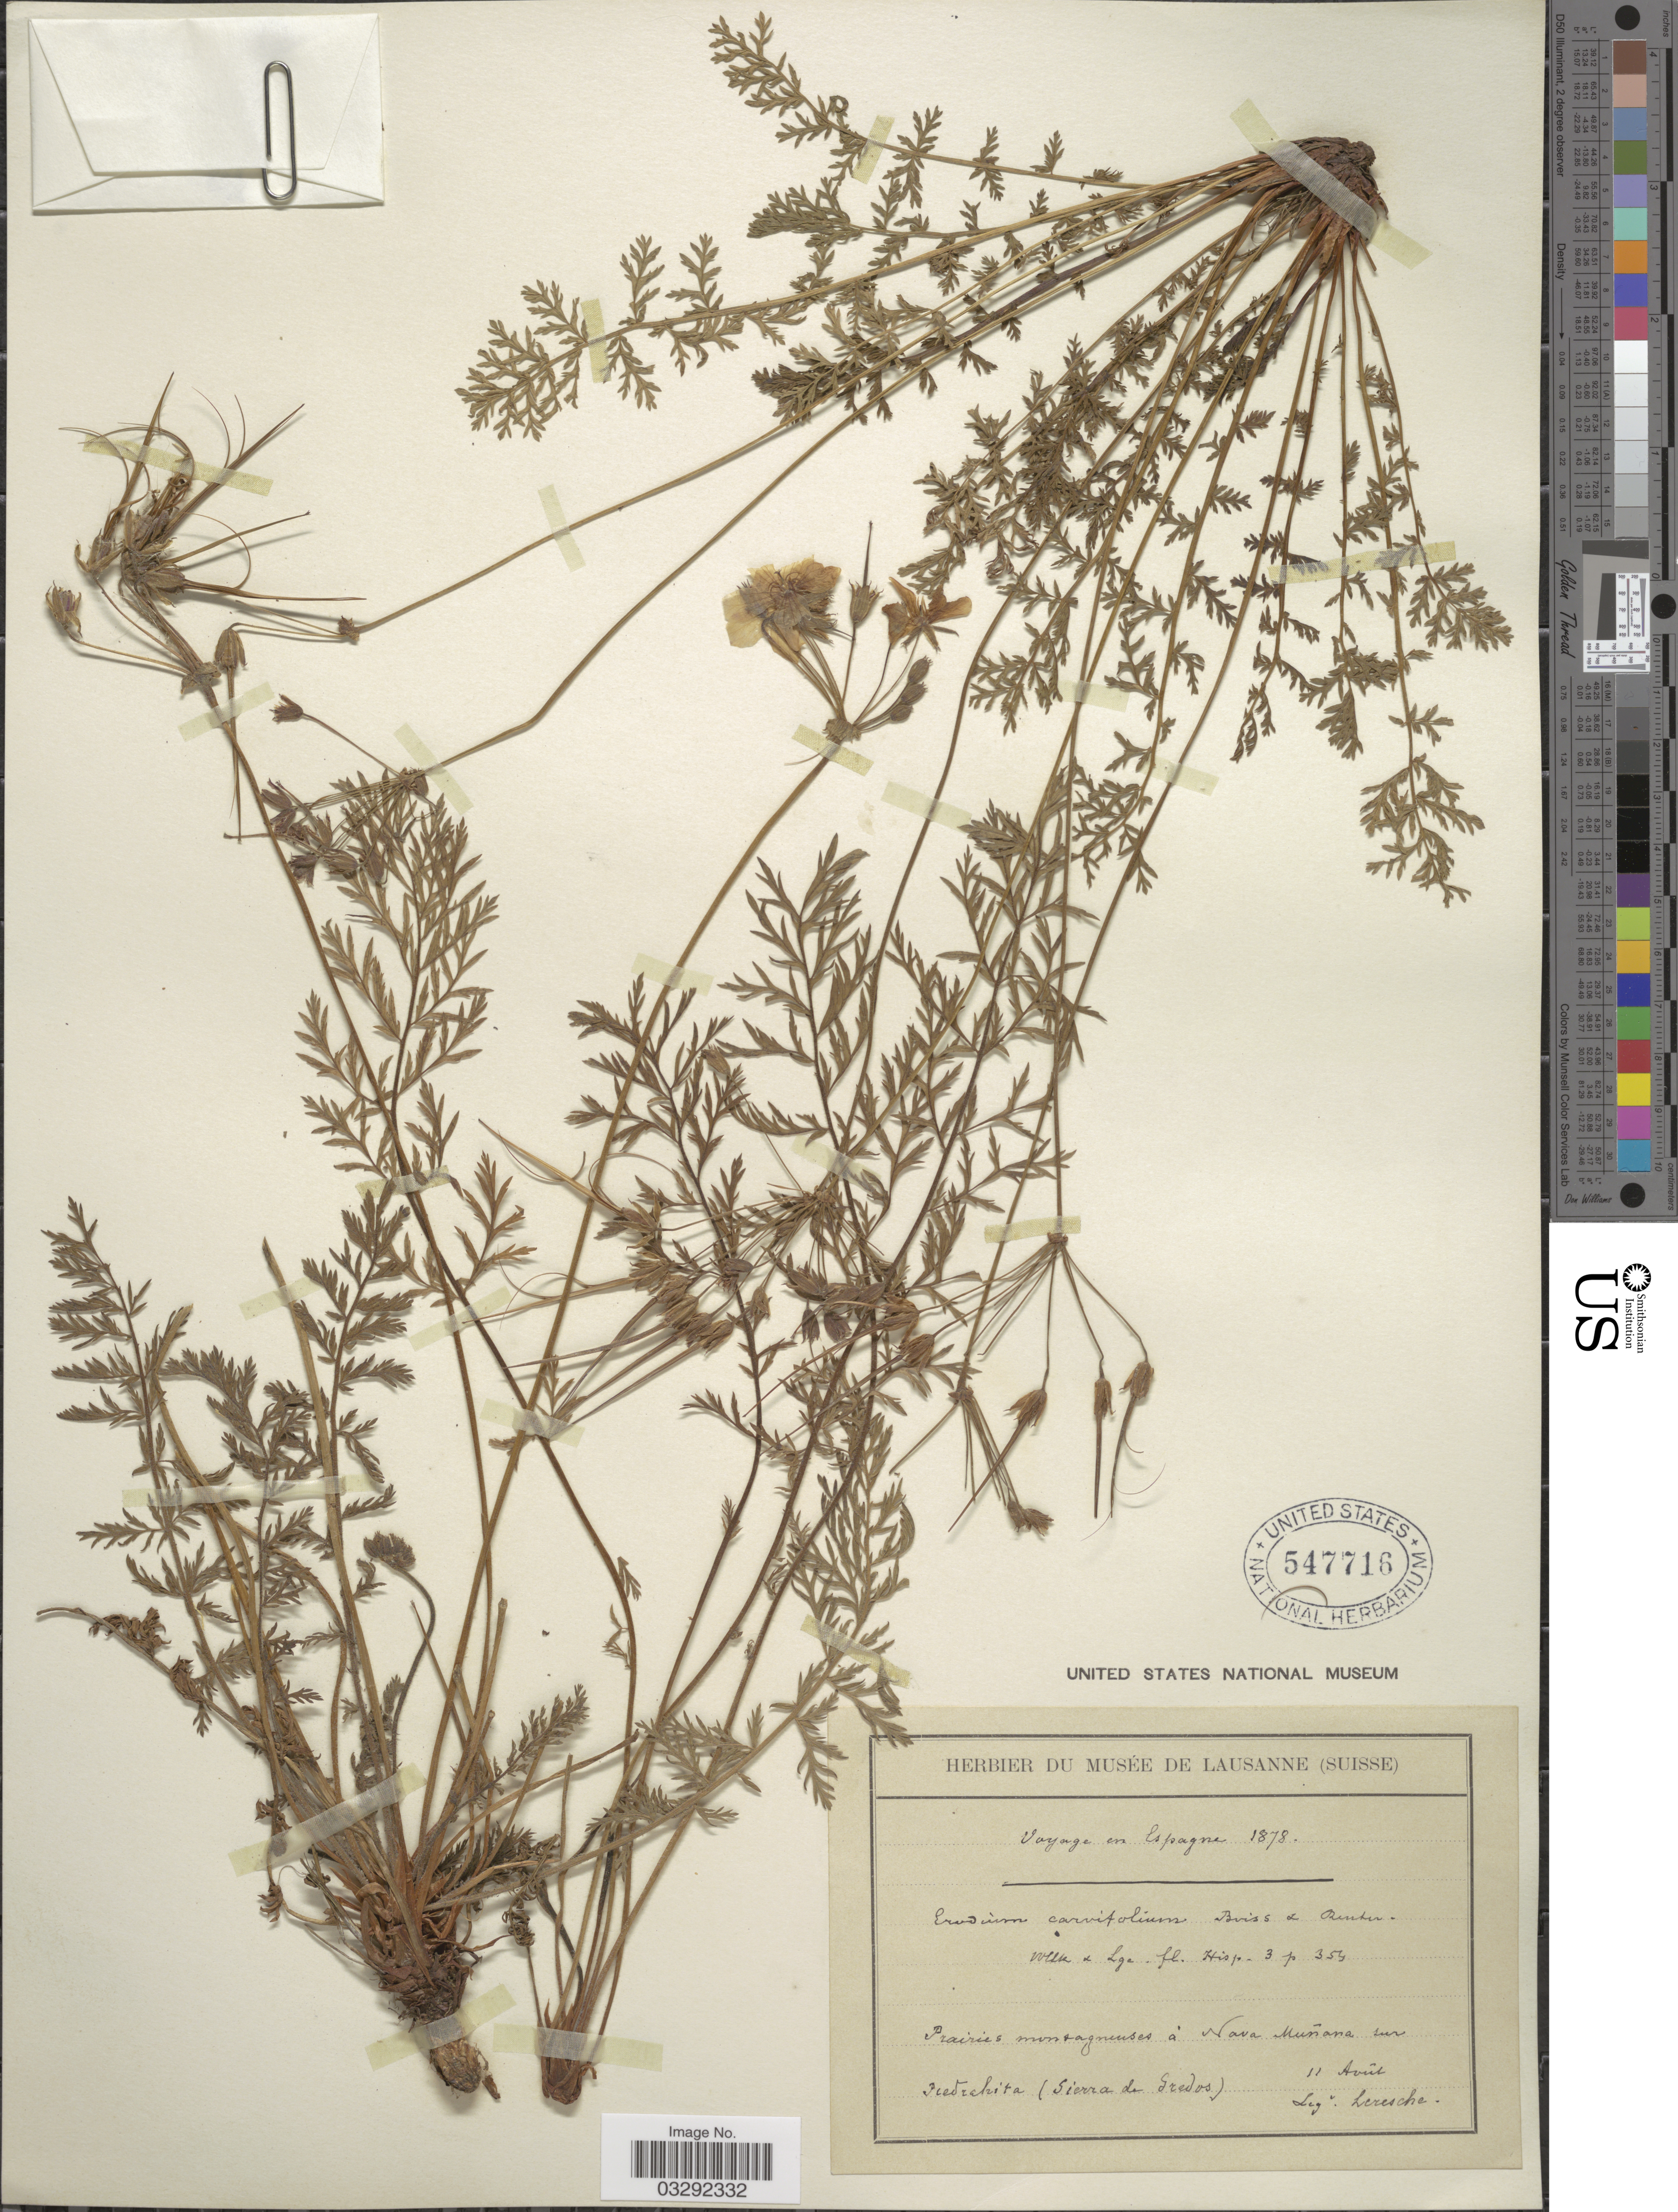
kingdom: Plantae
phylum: Tracheophyta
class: Magnoliopsida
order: Geraniales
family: Geraniaceae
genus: Erodium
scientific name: Erodium carvifolium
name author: Boiss. & Reut.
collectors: Leresche, --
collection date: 1878-08-11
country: Spain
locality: Castilla y León. Espagne. Prairies montagneuses á Nova Muñana sur Piedrahita (Sierra de Gredos).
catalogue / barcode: US 547716